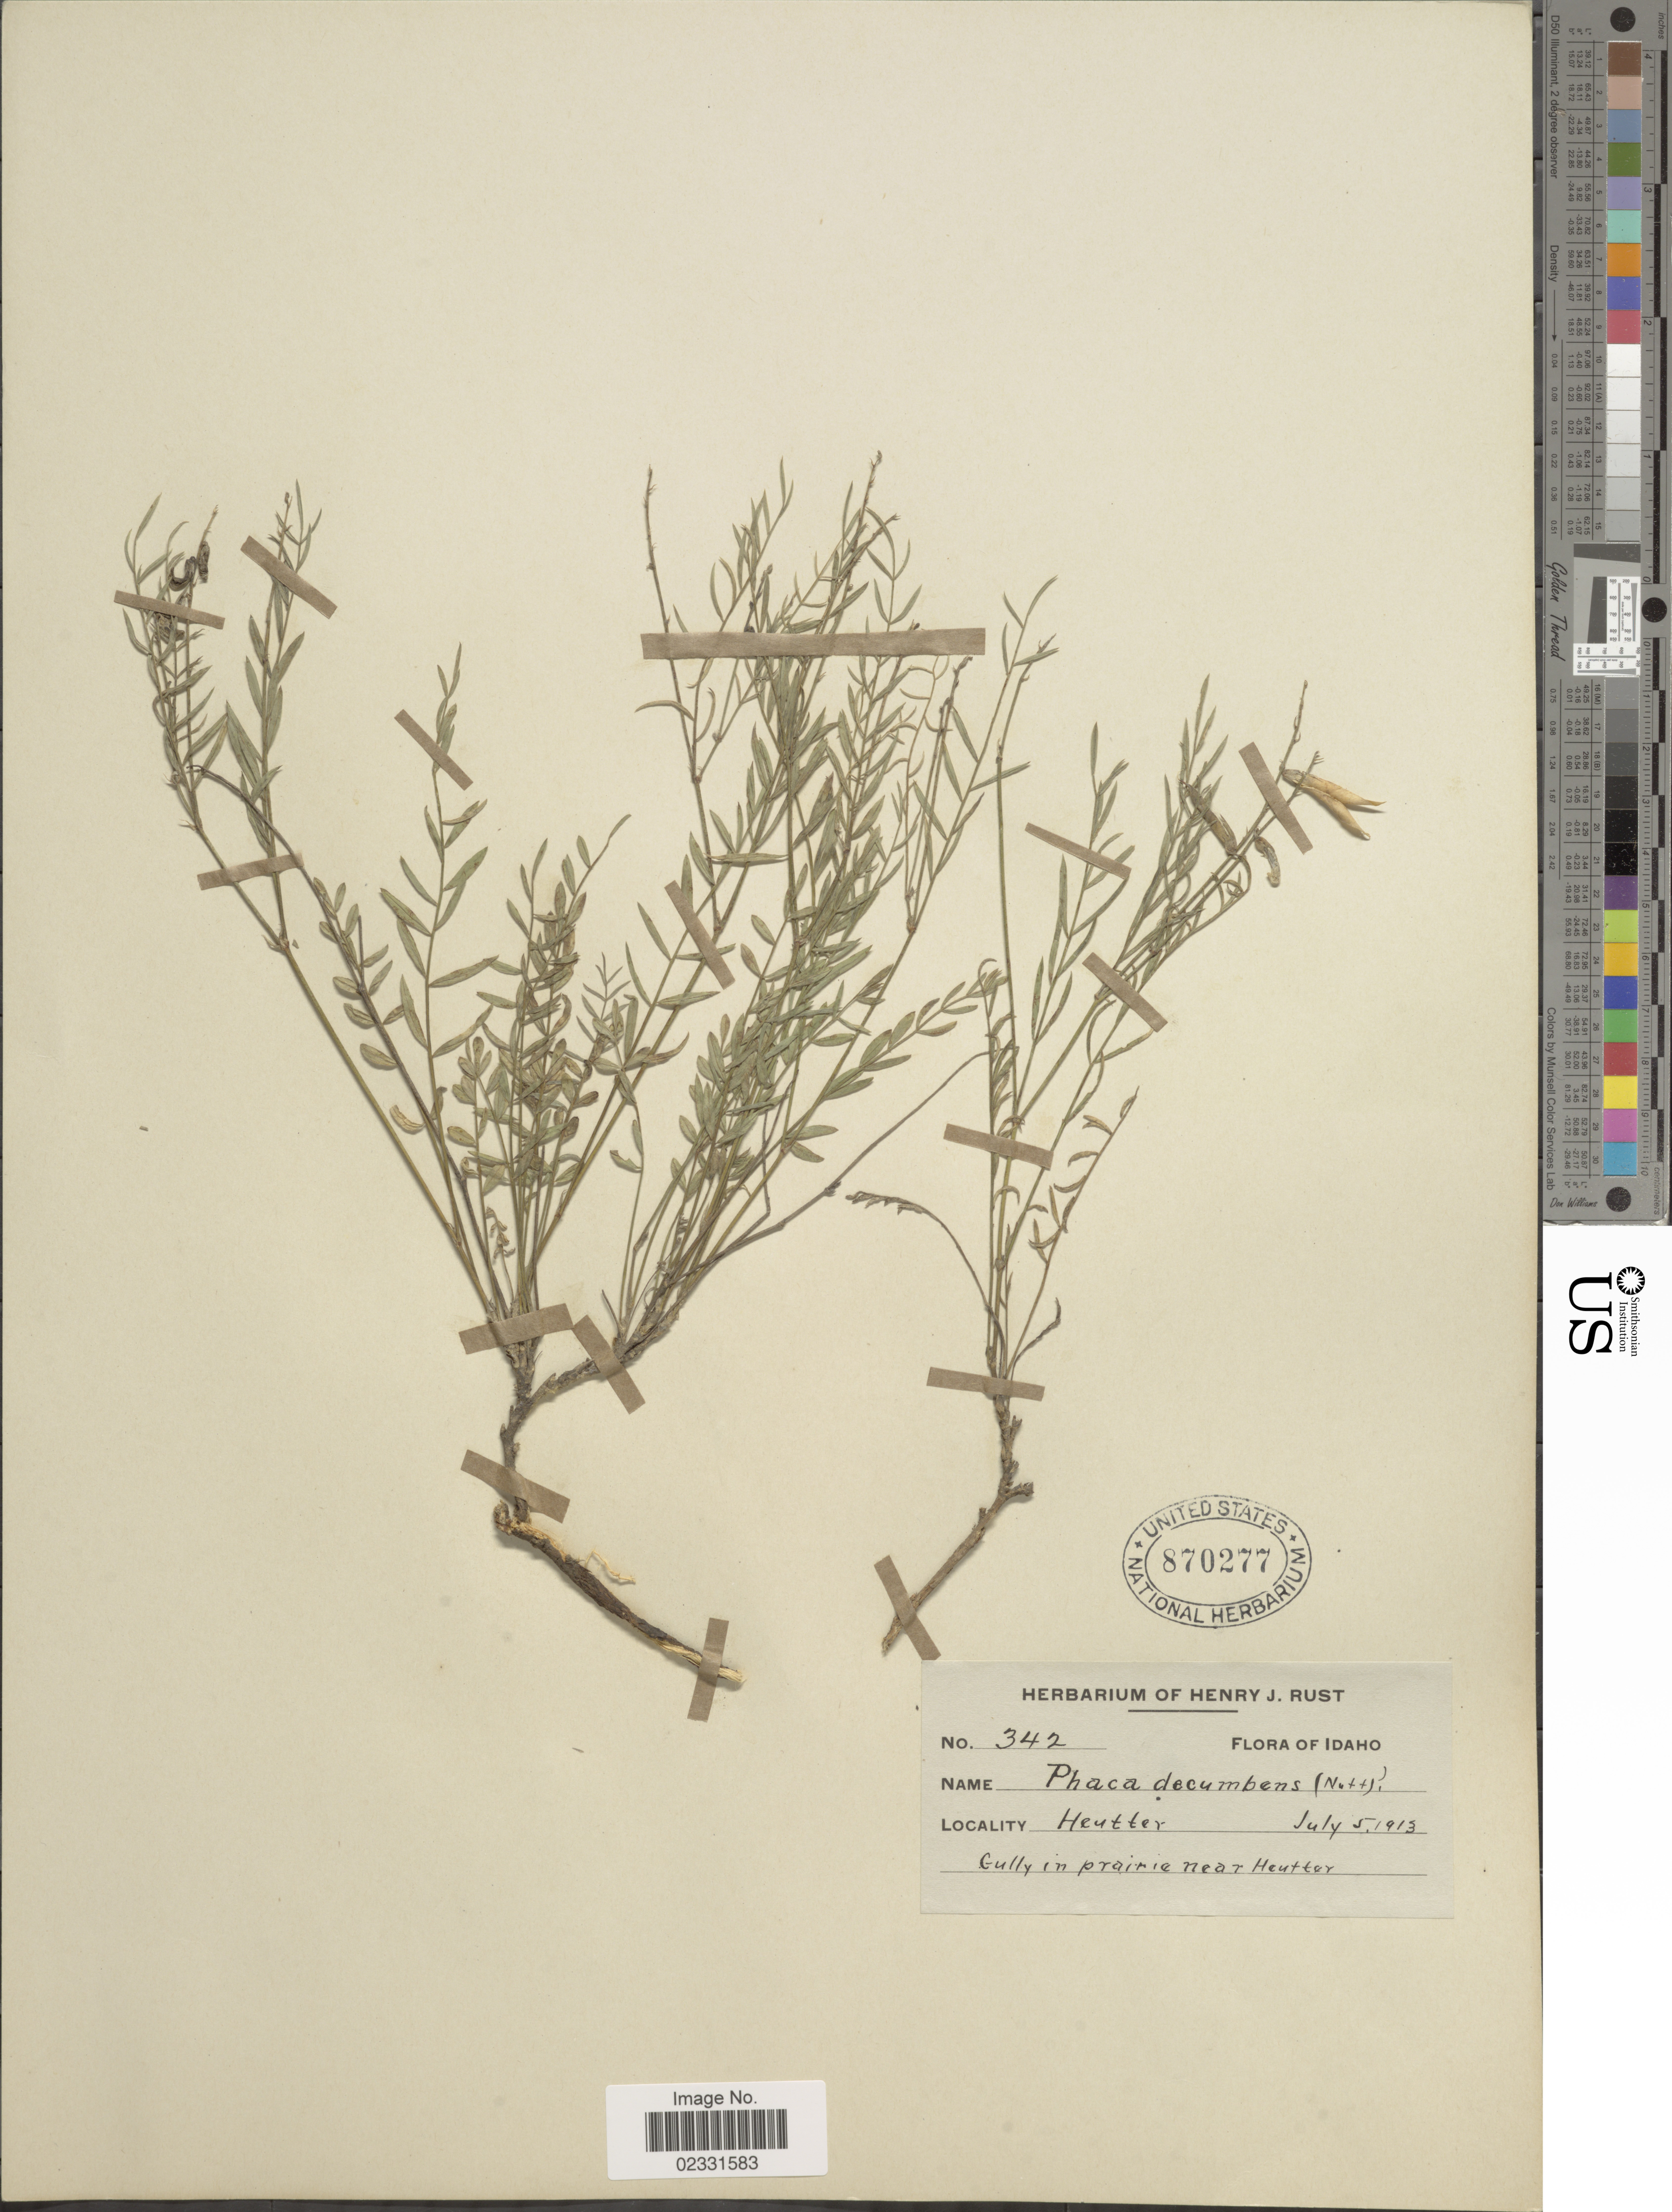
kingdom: Plantae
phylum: Tracheophyta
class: Magnoliopsida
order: Fabales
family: Fabaceae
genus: Astragalus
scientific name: Astragalus griseopubescens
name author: E. Sheld.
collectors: H. J. Rust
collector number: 342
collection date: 1913-07-05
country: United States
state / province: Idaho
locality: Heutter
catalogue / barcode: US 870277